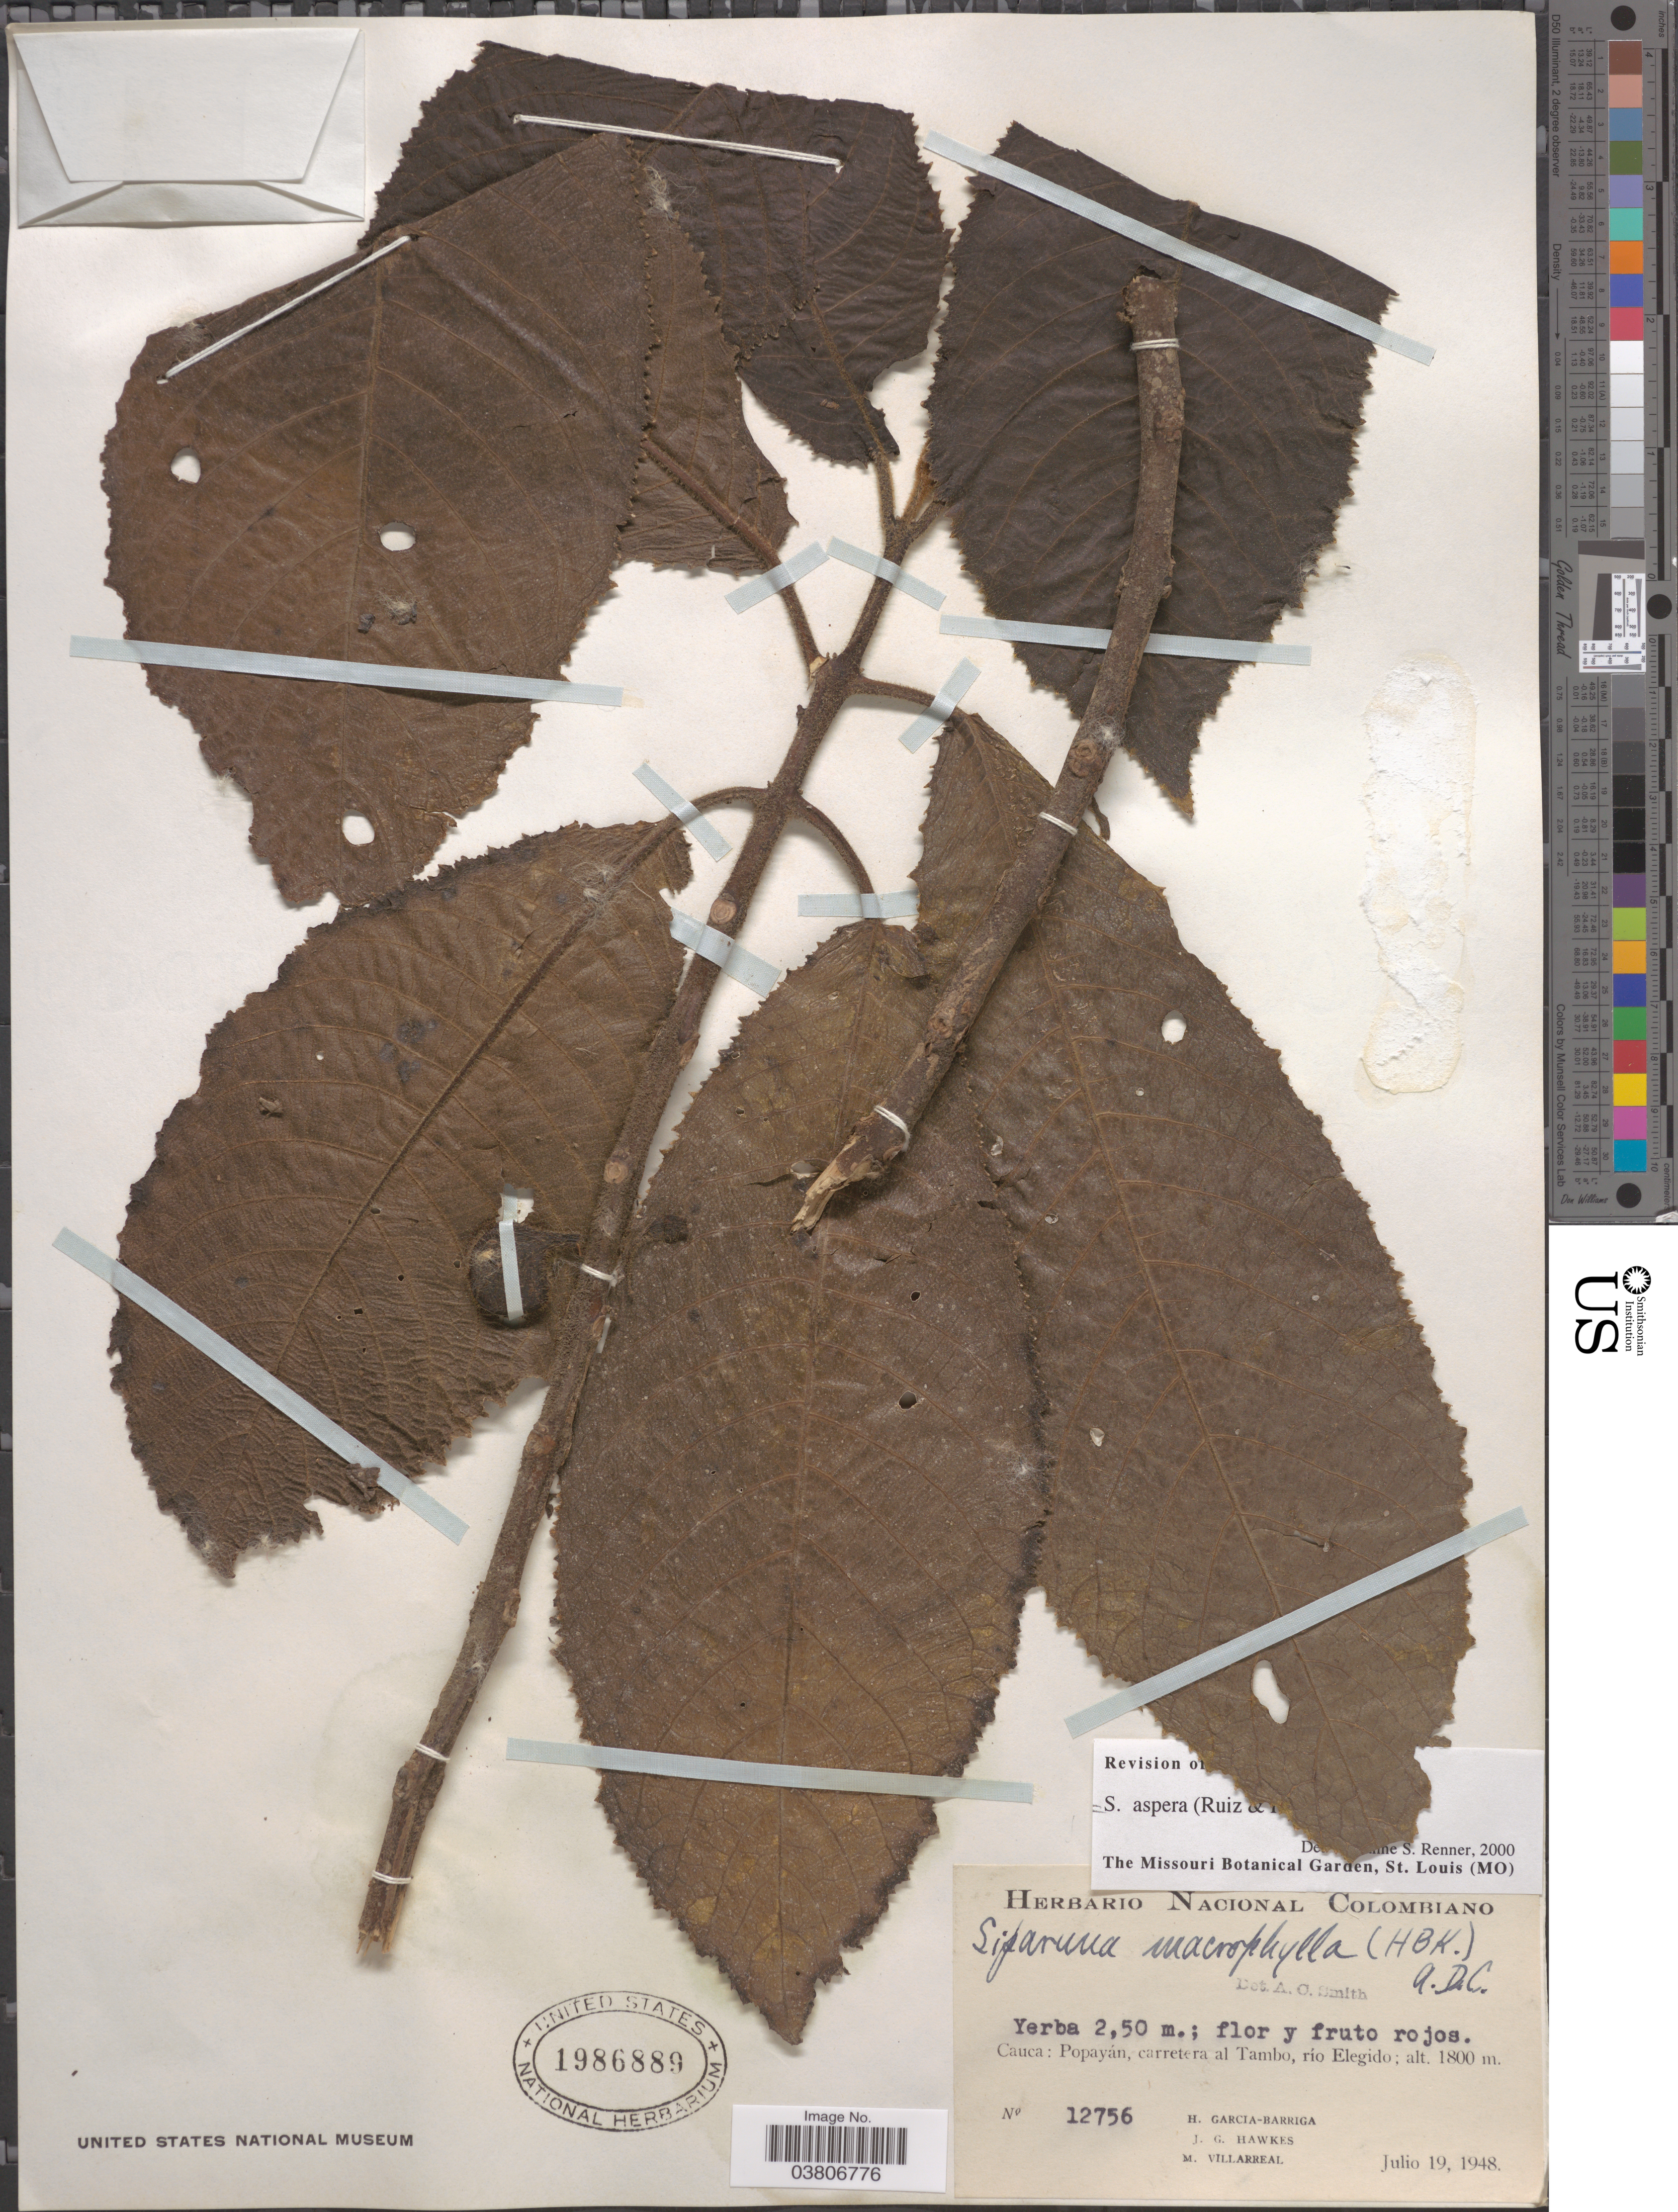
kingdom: Plantae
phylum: Tracheophyta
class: Magnoliopsida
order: Laurales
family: Siparunaceae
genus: Siparuna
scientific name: Siparuna aspera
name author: (Ruiz & Pav.) A. DC.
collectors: H. García Barriga, J. Hawkes & M. Villarreal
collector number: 12756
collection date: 1948-07-19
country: Colombia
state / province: Cauca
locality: Popayán, carretera al Tambo, río Elegido.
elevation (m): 1800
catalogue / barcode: US 1986889